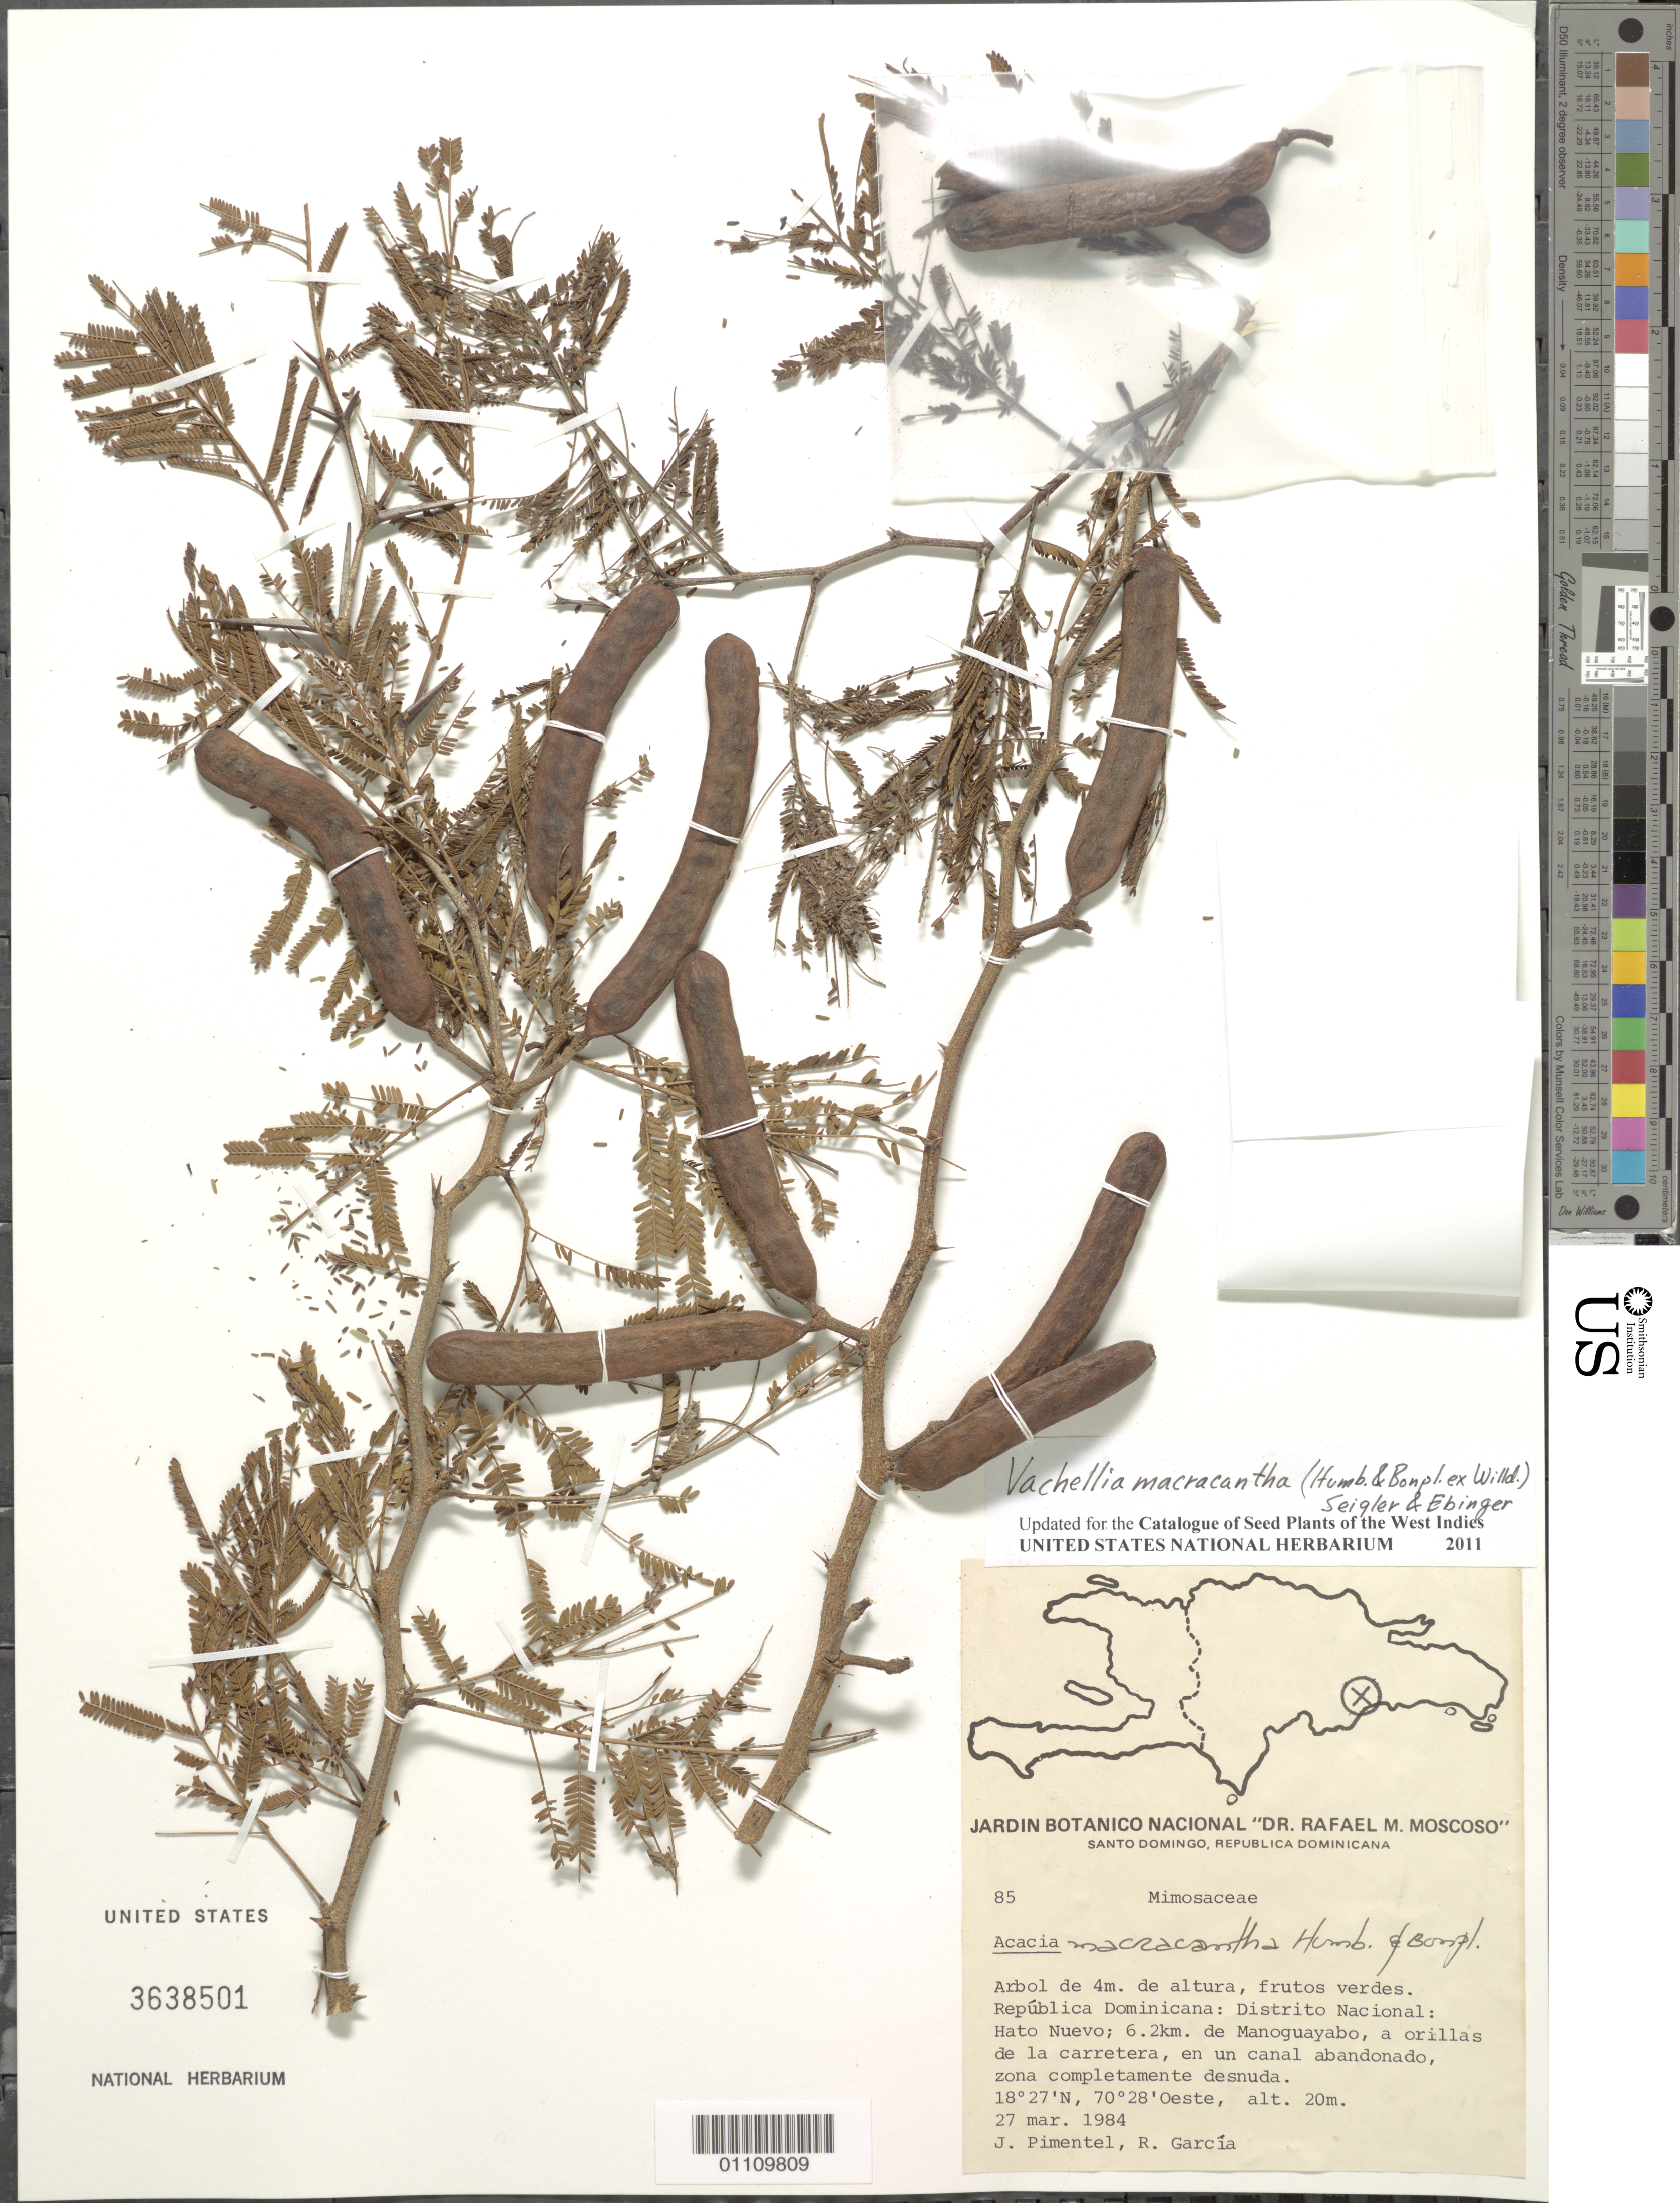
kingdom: Plantae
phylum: Tracheophyta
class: Magnoliopsida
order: Fabales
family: Fabaceae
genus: Vachellia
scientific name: Vachellia macracantha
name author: (Humb. & Bonpl. ex Willd.) Seigler & Ebinger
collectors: J. Pimentel & R. G. García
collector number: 85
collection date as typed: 27 Mar 1984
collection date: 1984-03-27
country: Dominican Republic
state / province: Distrito Nacional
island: Hispaniola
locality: Hato Nuevo, 6.2 km de Manoguayabo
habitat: A orillas de la carretera, en un canal abanconado, zona compeltamente desnuda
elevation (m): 20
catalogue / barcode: US 3638501